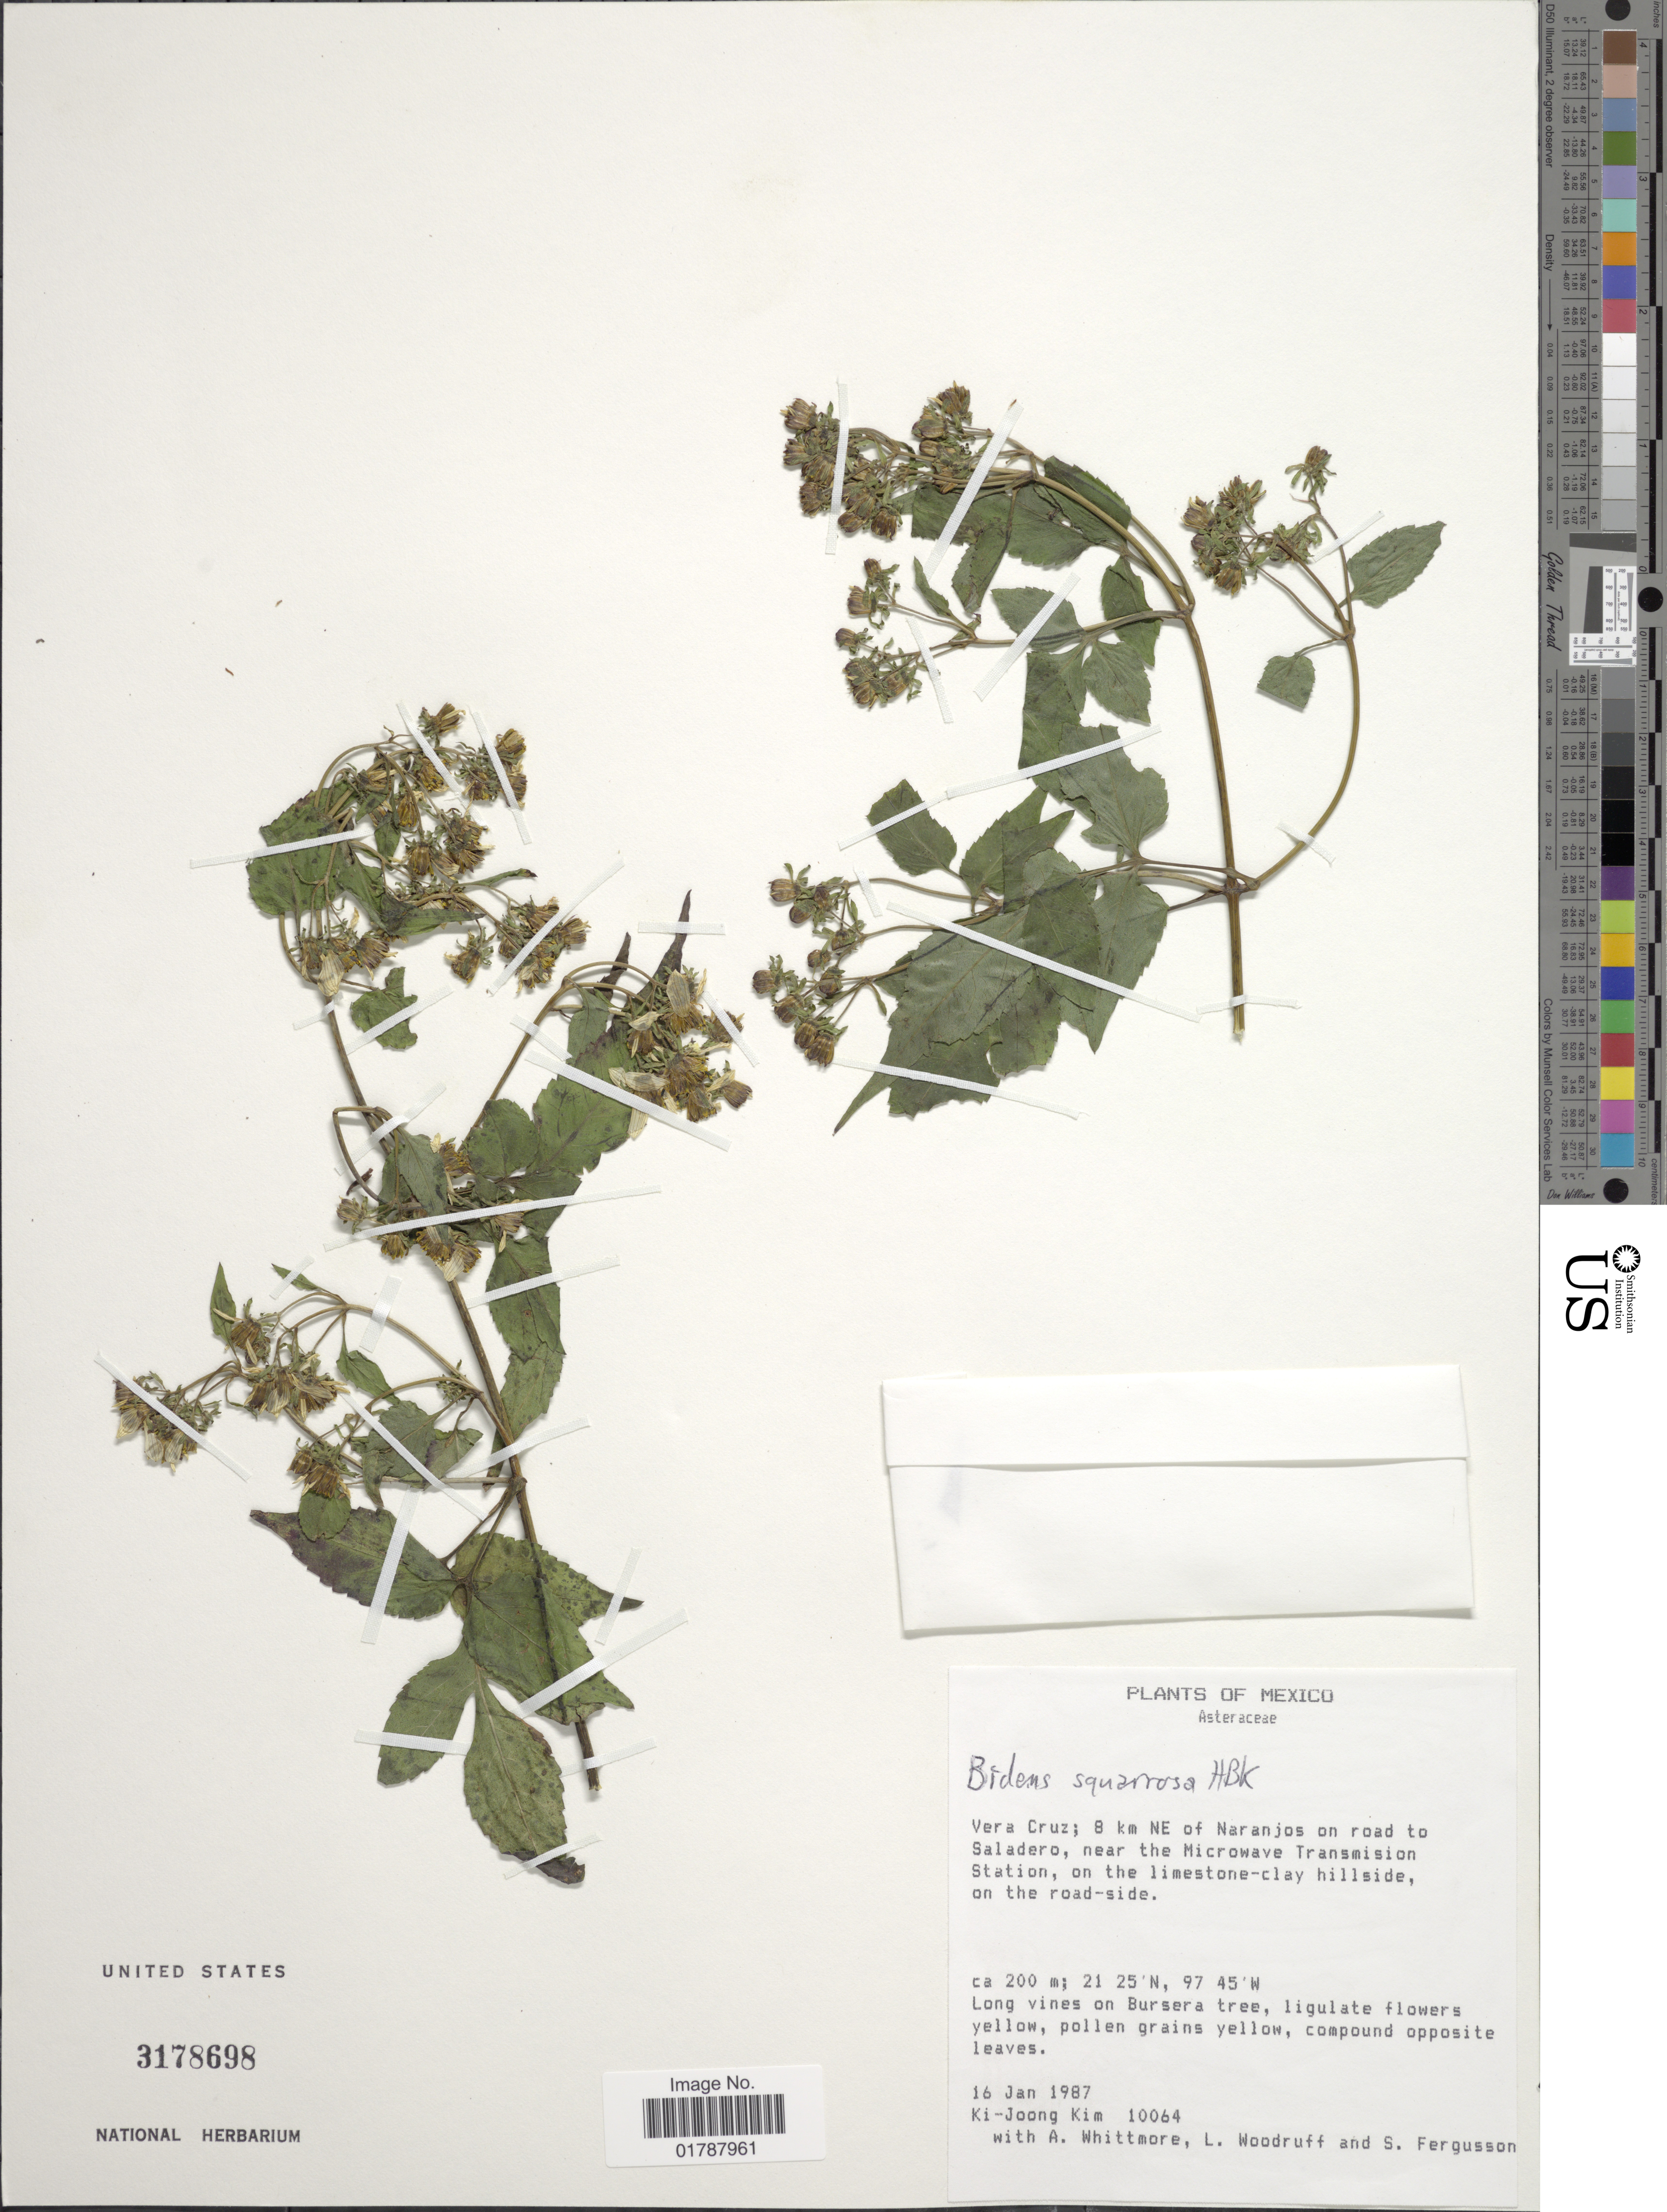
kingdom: Plantae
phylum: Tracheophyta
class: Magnoliopsida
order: Asterales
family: Asteraceae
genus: Bidens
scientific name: Bidens squarrosa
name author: Kunth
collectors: K. J. Kim, A. Whittmore, L. Woodruff & S. Fergusson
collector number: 10064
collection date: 1987-01-16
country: Mexico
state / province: Veracruz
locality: Vera Cruz: 8 km NE of Naranjos on road to Saladero, near the Microwave Transmission Station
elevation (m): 200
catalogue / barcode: US 3178696